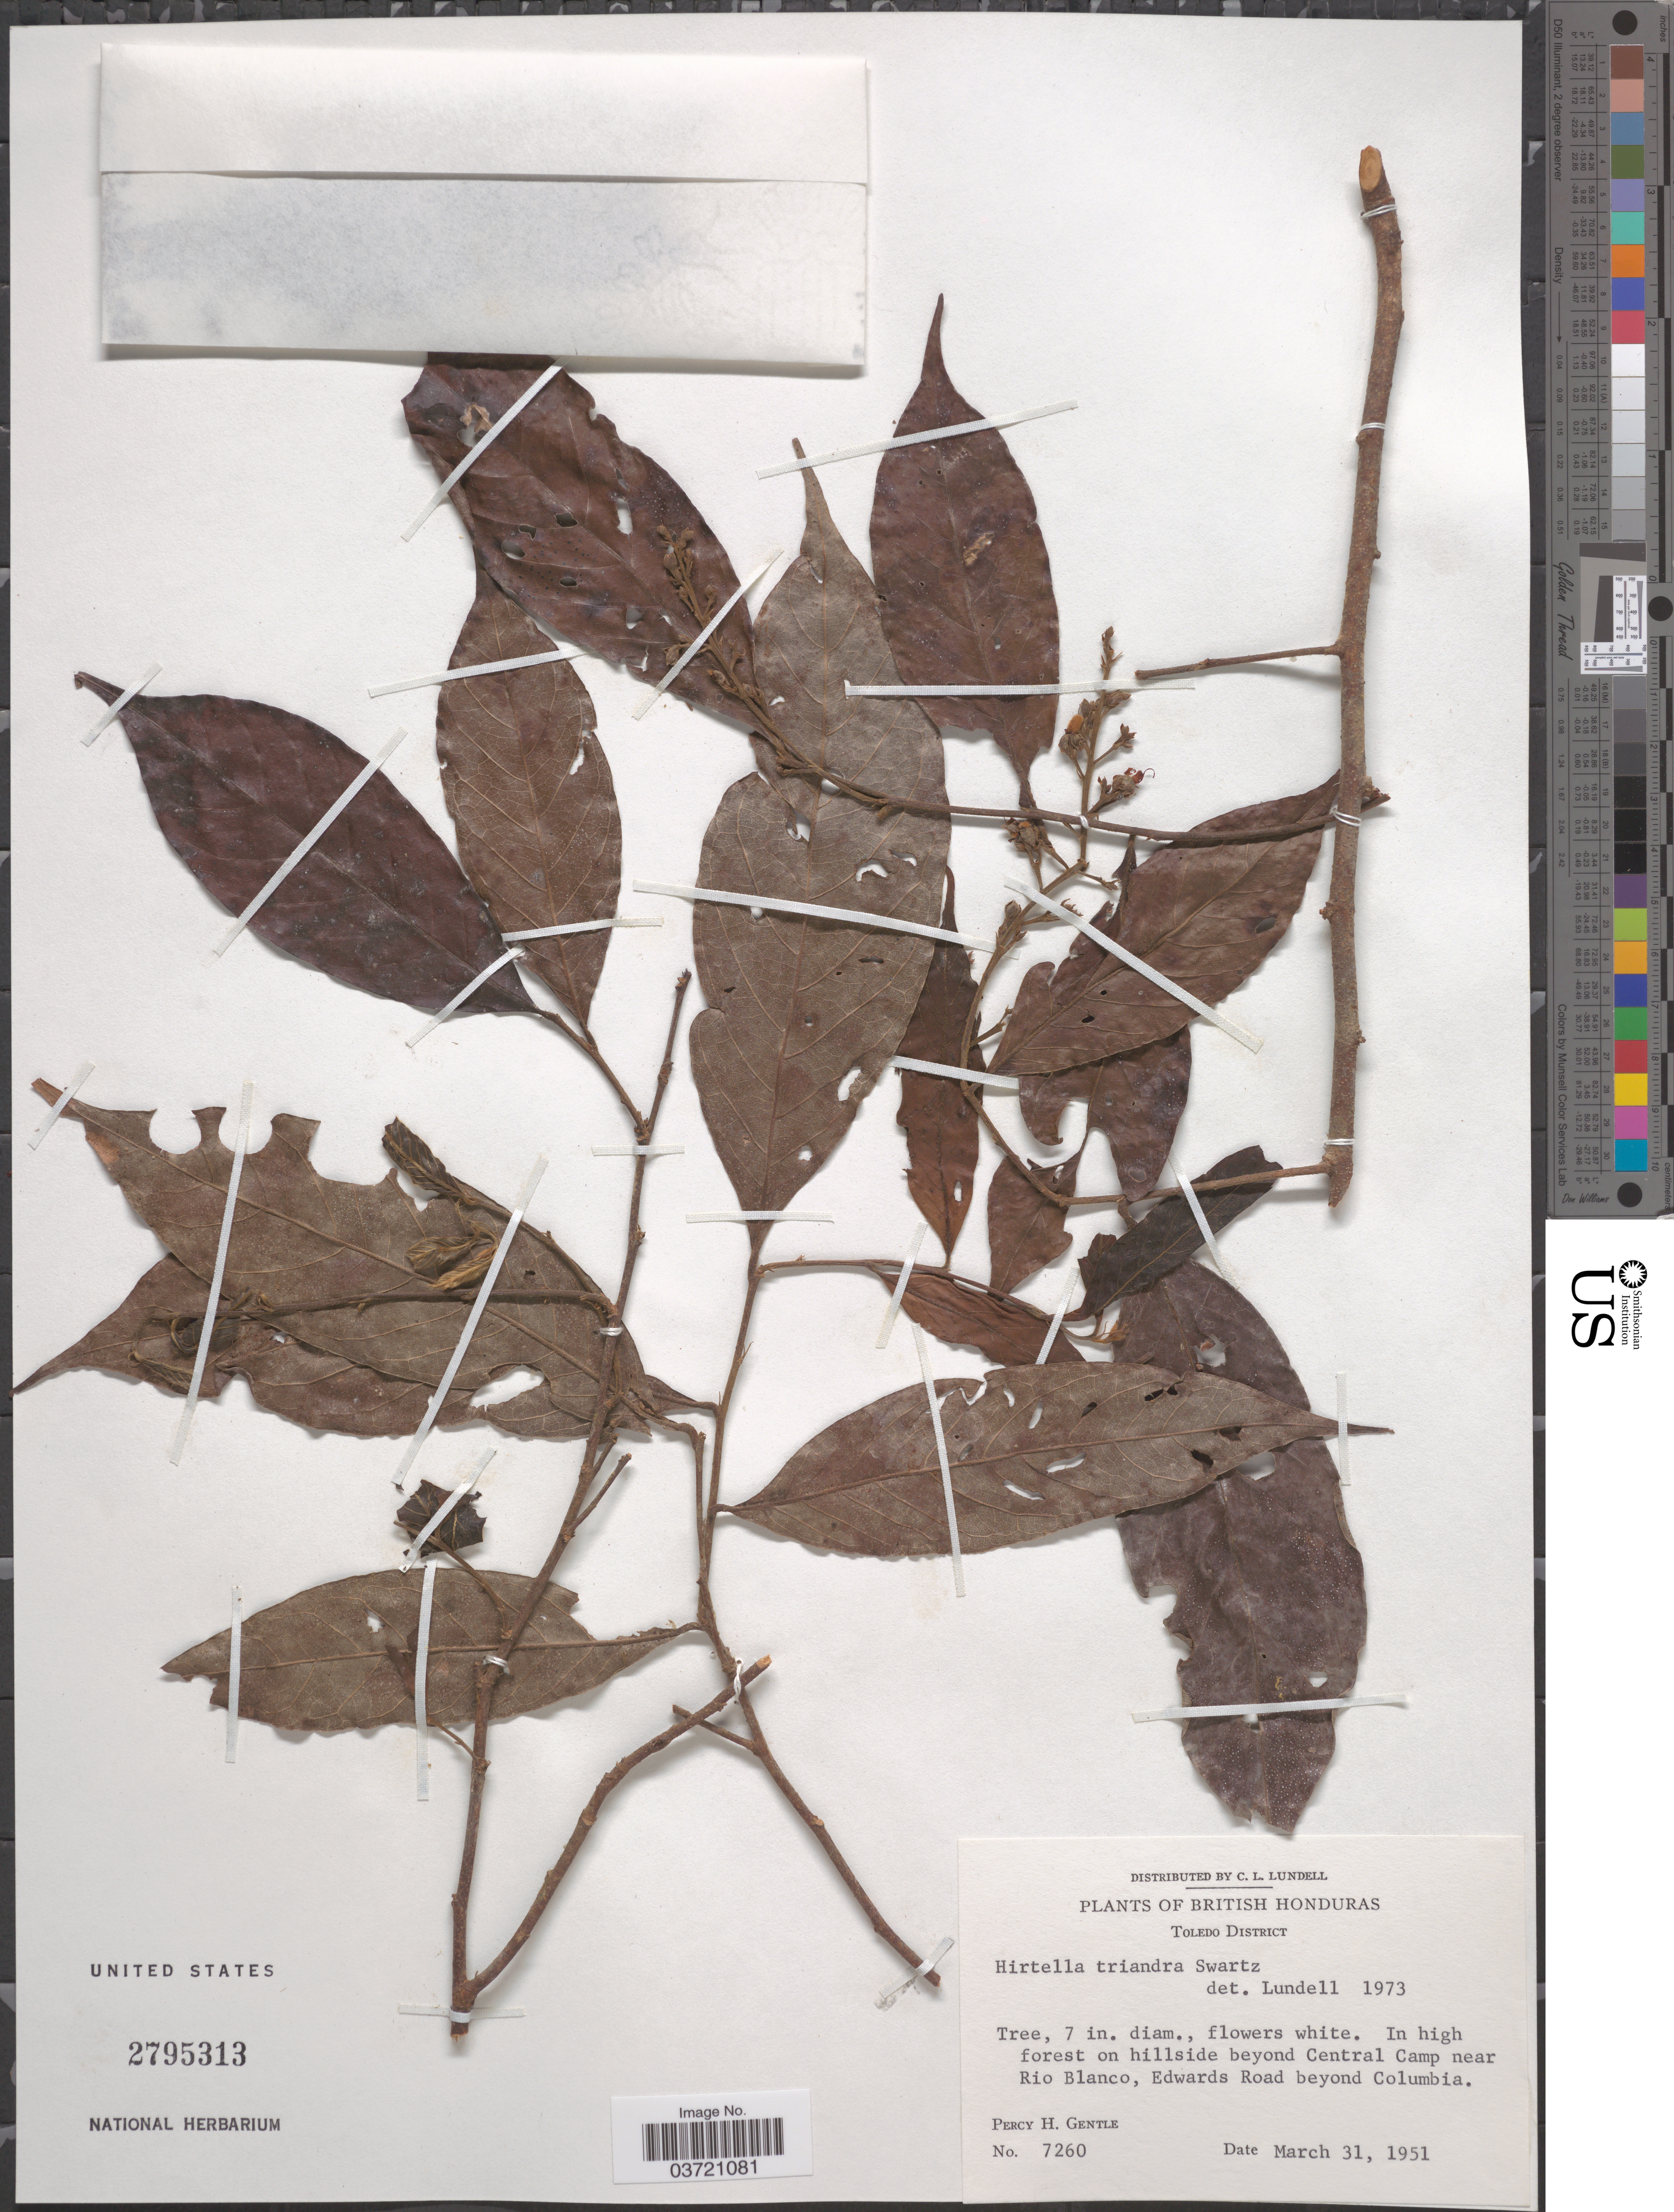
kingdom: Plantae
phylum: Tracheophyta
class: Magnoliopsida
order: Malpighiales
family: Chrysobalanaceae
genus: Hirtella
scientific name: Hirtella triandra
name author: Sw.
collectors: P. H. Gentle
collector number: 7260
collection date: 1951-03-31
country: Belize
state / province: Toledo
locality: British Honduras. Toledo District. In high forest on hillside beyond Central Camp near Rio Blanco, Edwards Road beyond Columbia.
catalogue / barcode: US 2795313